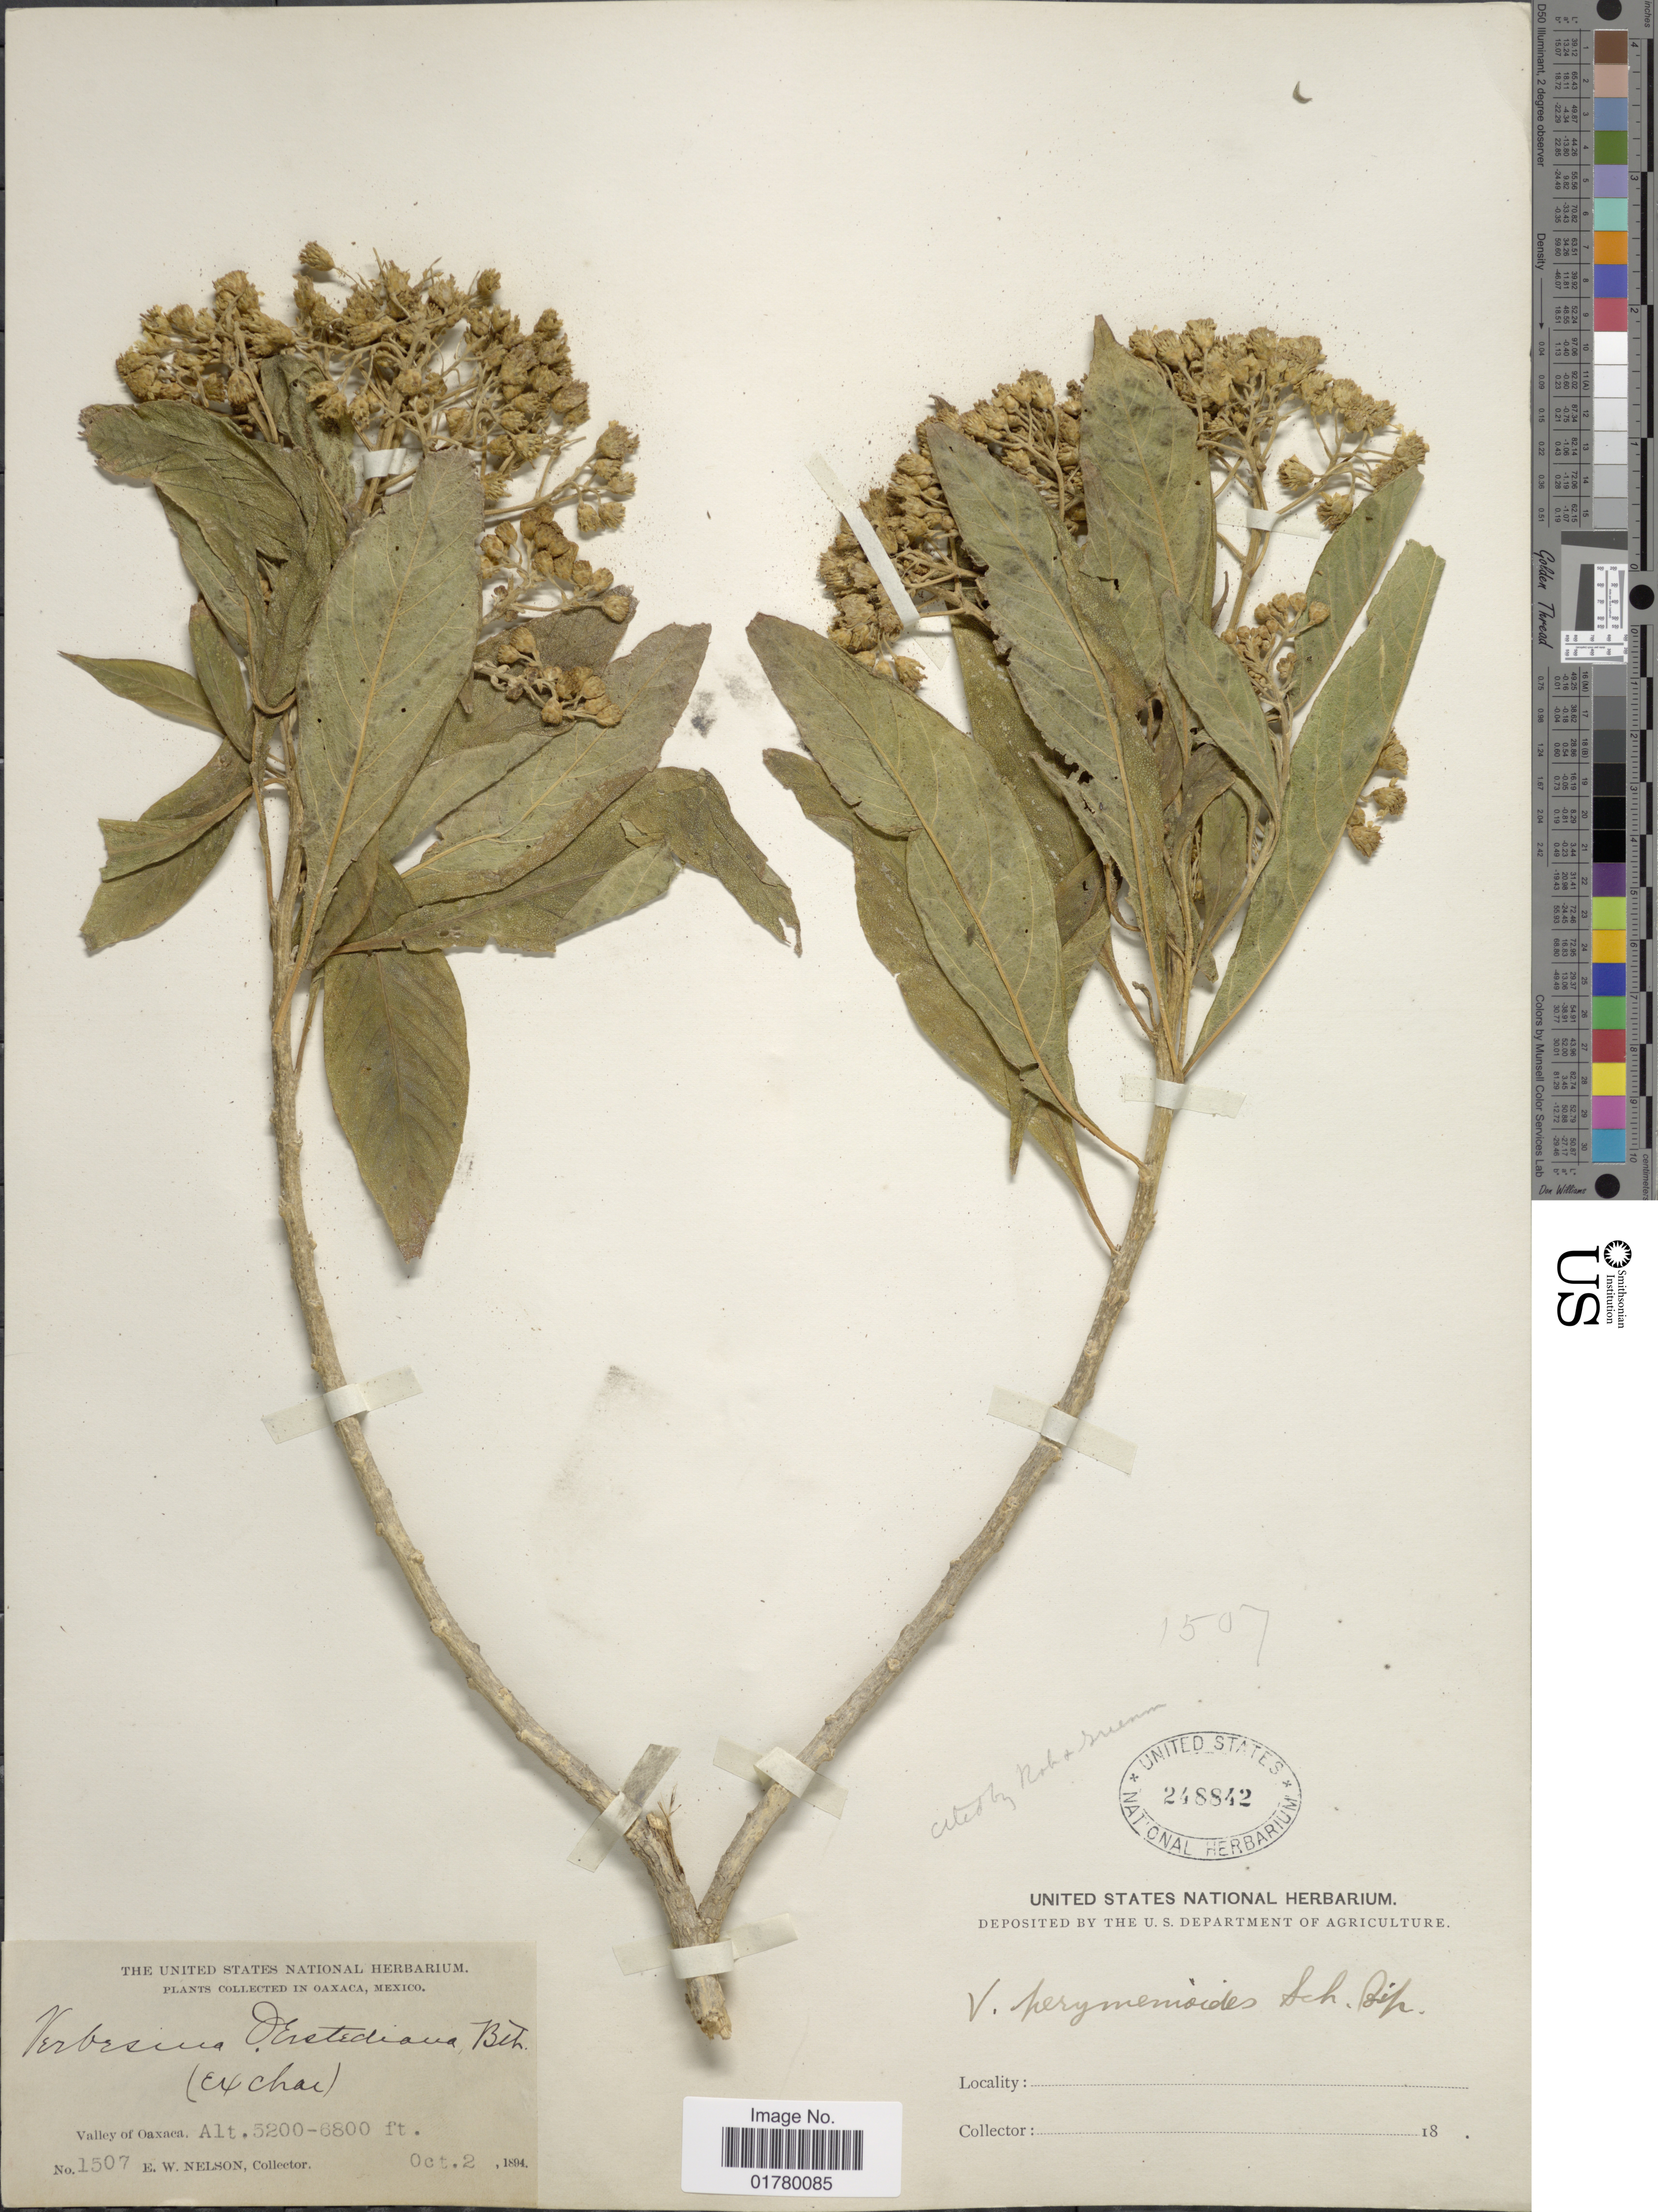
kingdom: Plantae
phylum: Tracheophyta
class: Magnoliopsida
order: Asterales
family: Asteraceae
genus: Verbesina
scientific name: Verbesina perymenioides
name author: Sch. Bip. ex Klatt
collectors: E. W. Nelson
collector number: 1507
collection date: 1894-10-02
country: Mexico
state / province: Oaxaca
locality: Valley of Oaxacan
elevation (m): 1585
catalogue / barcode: US 248842